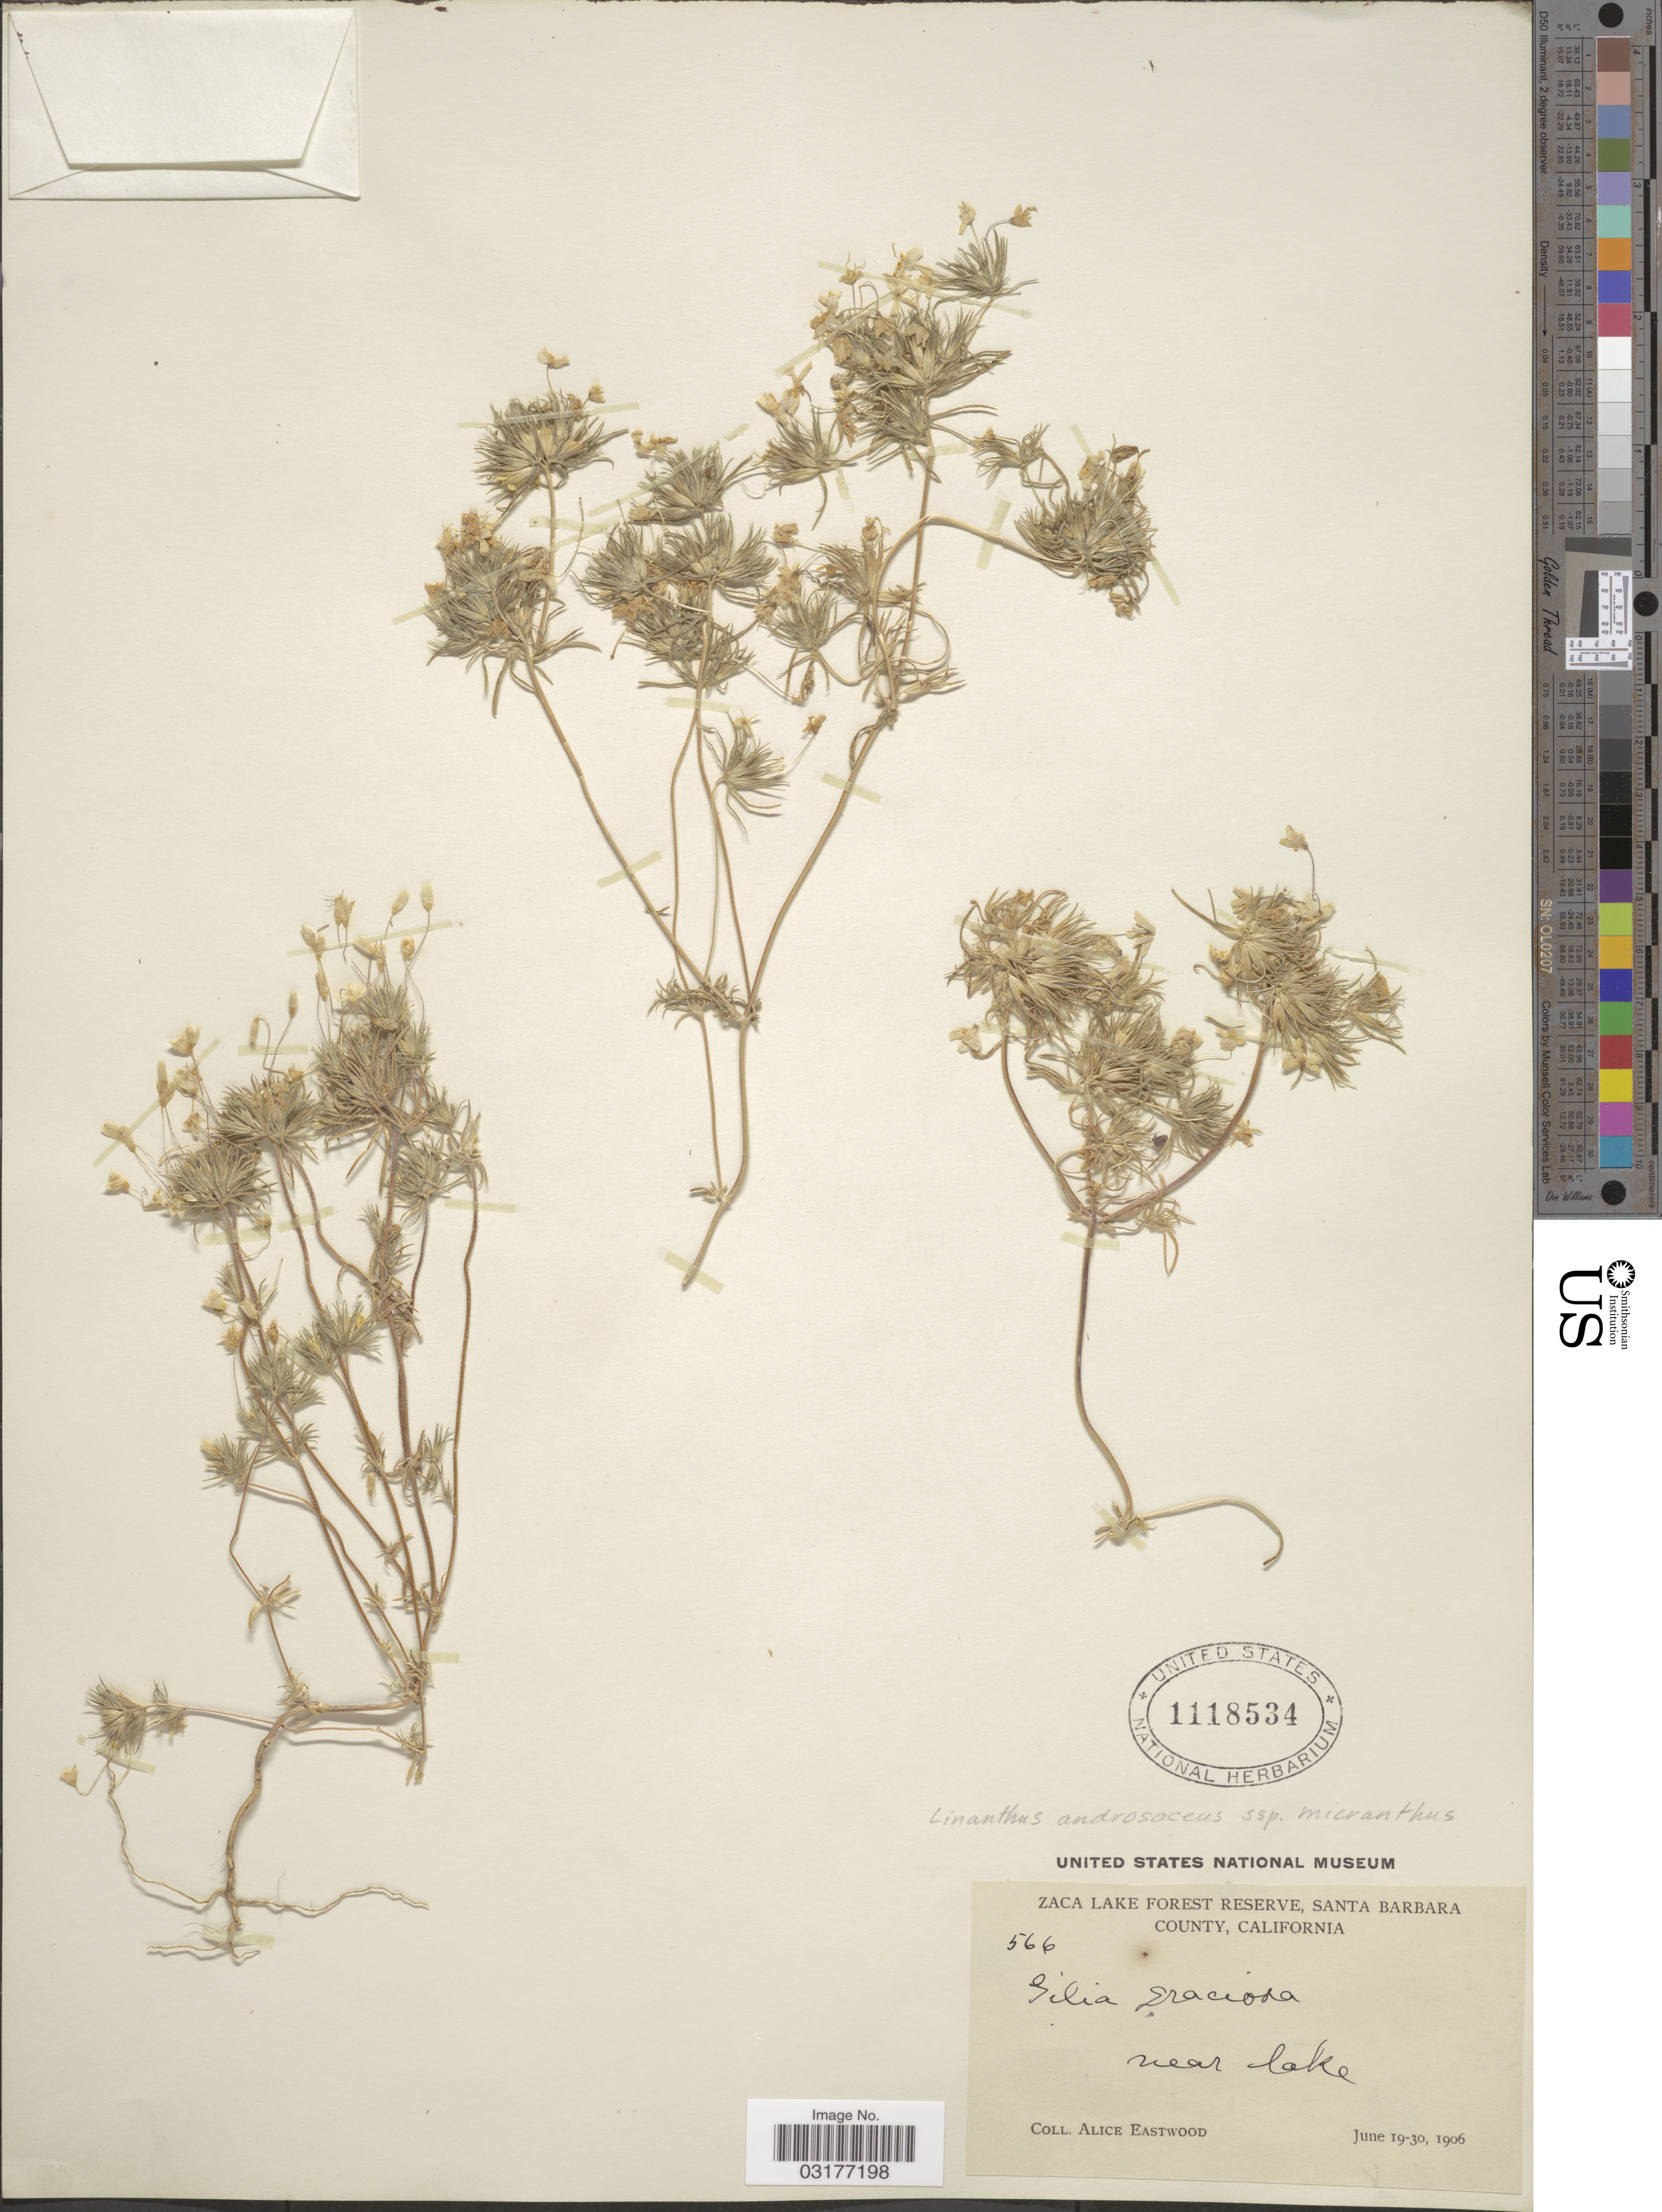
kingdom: Plantae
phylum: Tracheophyta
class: Magnoliopsida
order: Ericales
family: Polemoniaceae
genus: Leptosiphon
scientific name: Leptosiphon parviflorus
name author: Benth.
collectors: A. Eastwood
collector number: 566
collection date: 1906-06-19/1906-06-30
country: United States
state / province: California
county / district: Santa Barbara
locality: Zaca Lake Forest Reserve, Santa Barbara County. Near lake.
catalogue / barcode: US 1118534